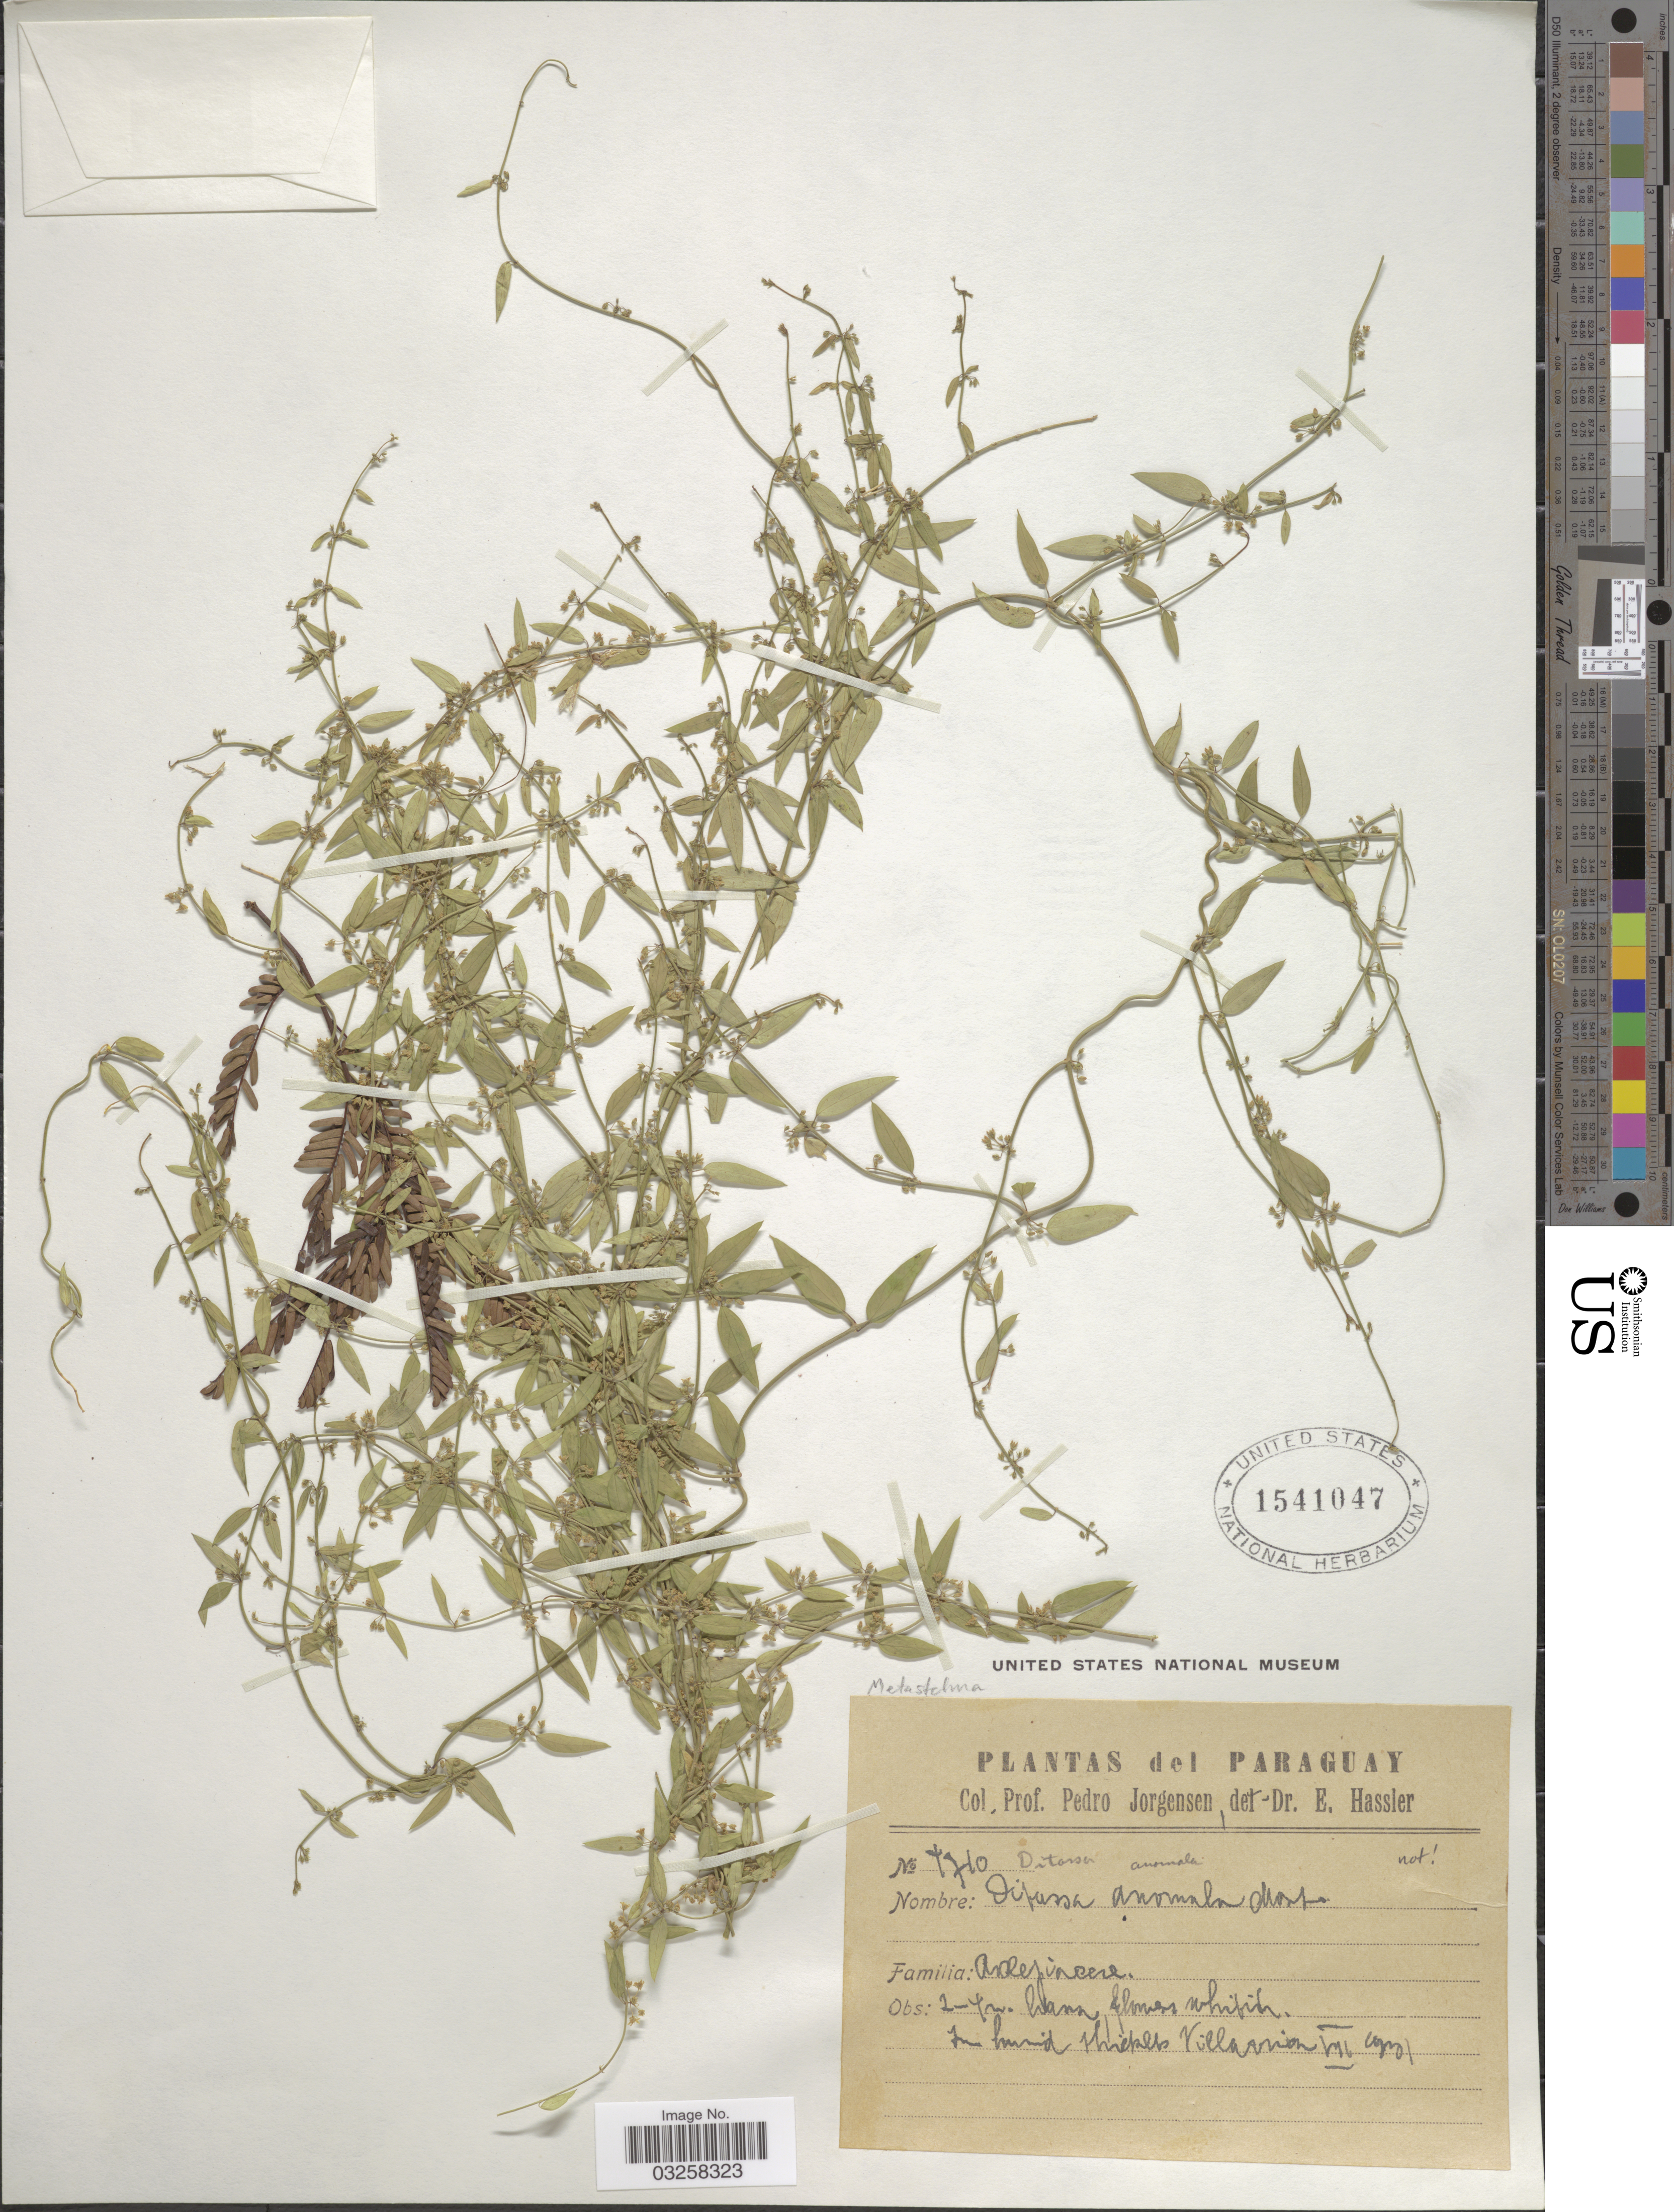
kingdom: Plantae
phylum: Tracheophyta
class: Magnoliopsida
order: Gentianales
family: Apocynaceae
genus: Metastelma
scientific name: Metastelma sp.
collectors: P. Jörgensen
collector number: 1710*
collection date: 1900-07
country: Paraguay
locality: In humid thickets Villarrica.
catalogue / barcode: US 1541047